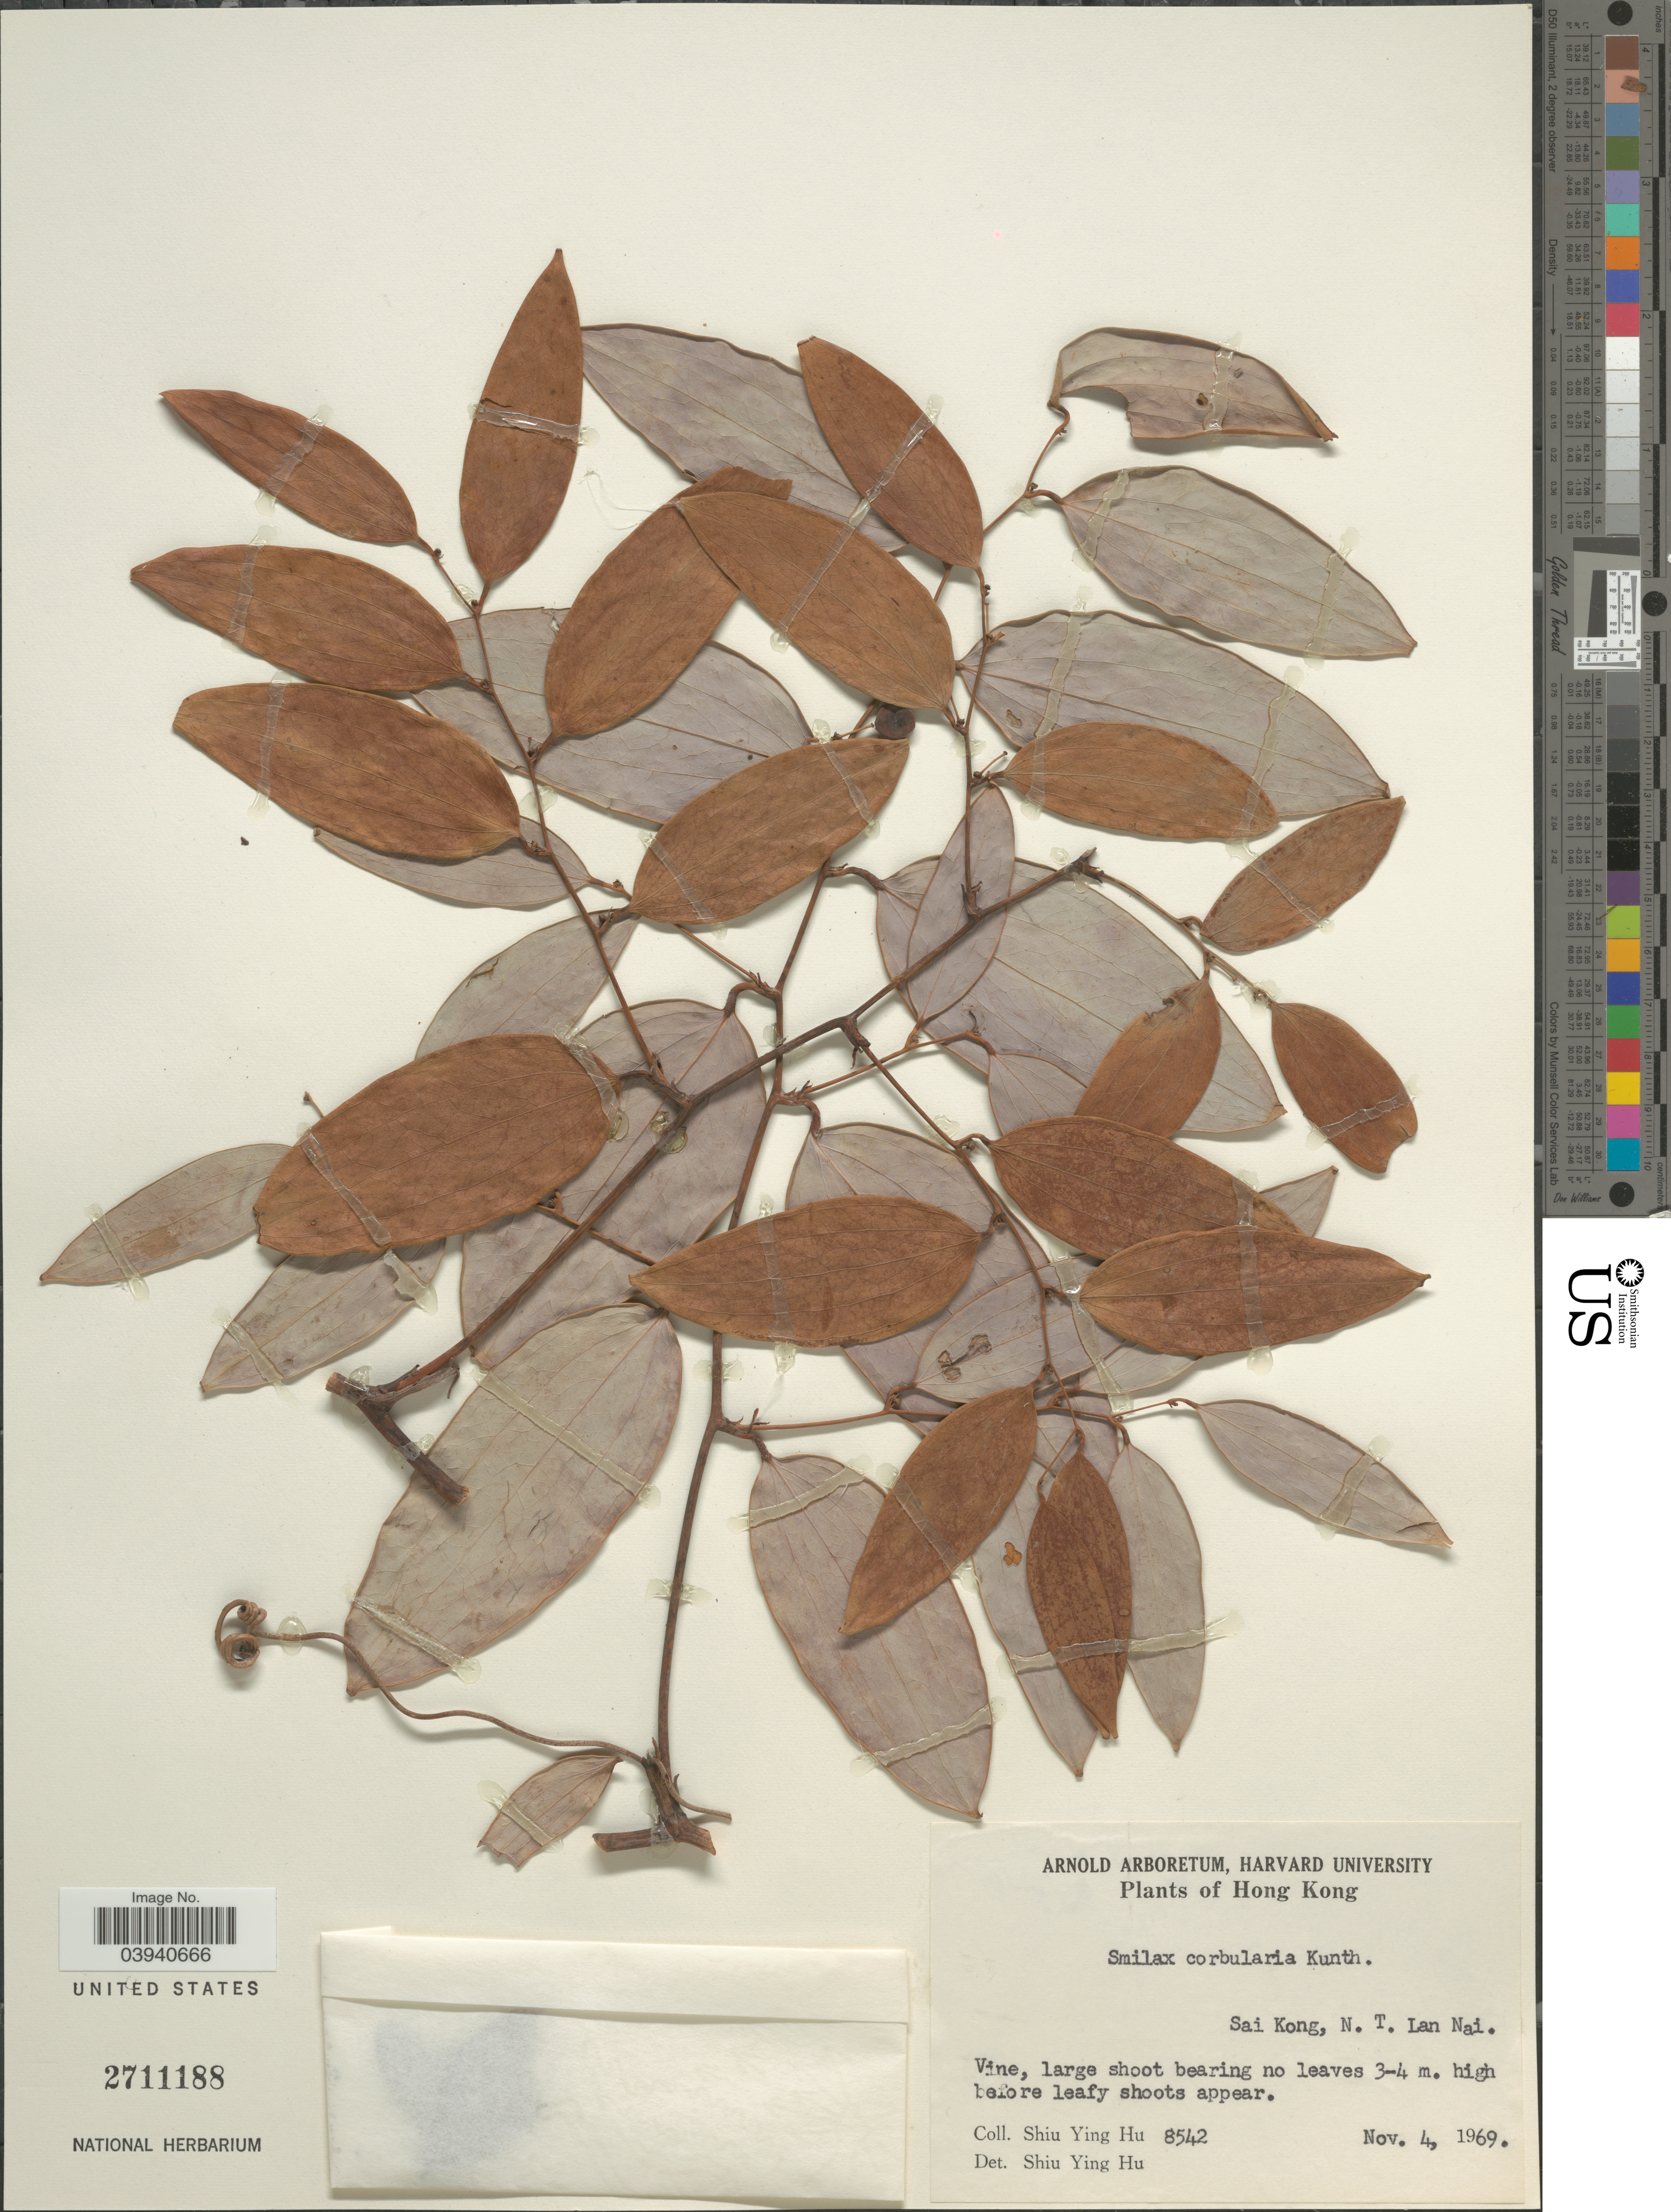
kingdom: Plantae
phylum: Tracheophyta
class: Liliopsida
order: Liliales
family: Smilacaceae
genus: Smilax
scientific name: Smilax corbularia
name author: Kunth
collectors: S. Y. Hu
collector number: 8542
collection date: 1969-11-04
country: China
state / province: Hong Kong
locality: Sai Kong, N. T. Lan Nai.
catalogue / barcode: US 2711188